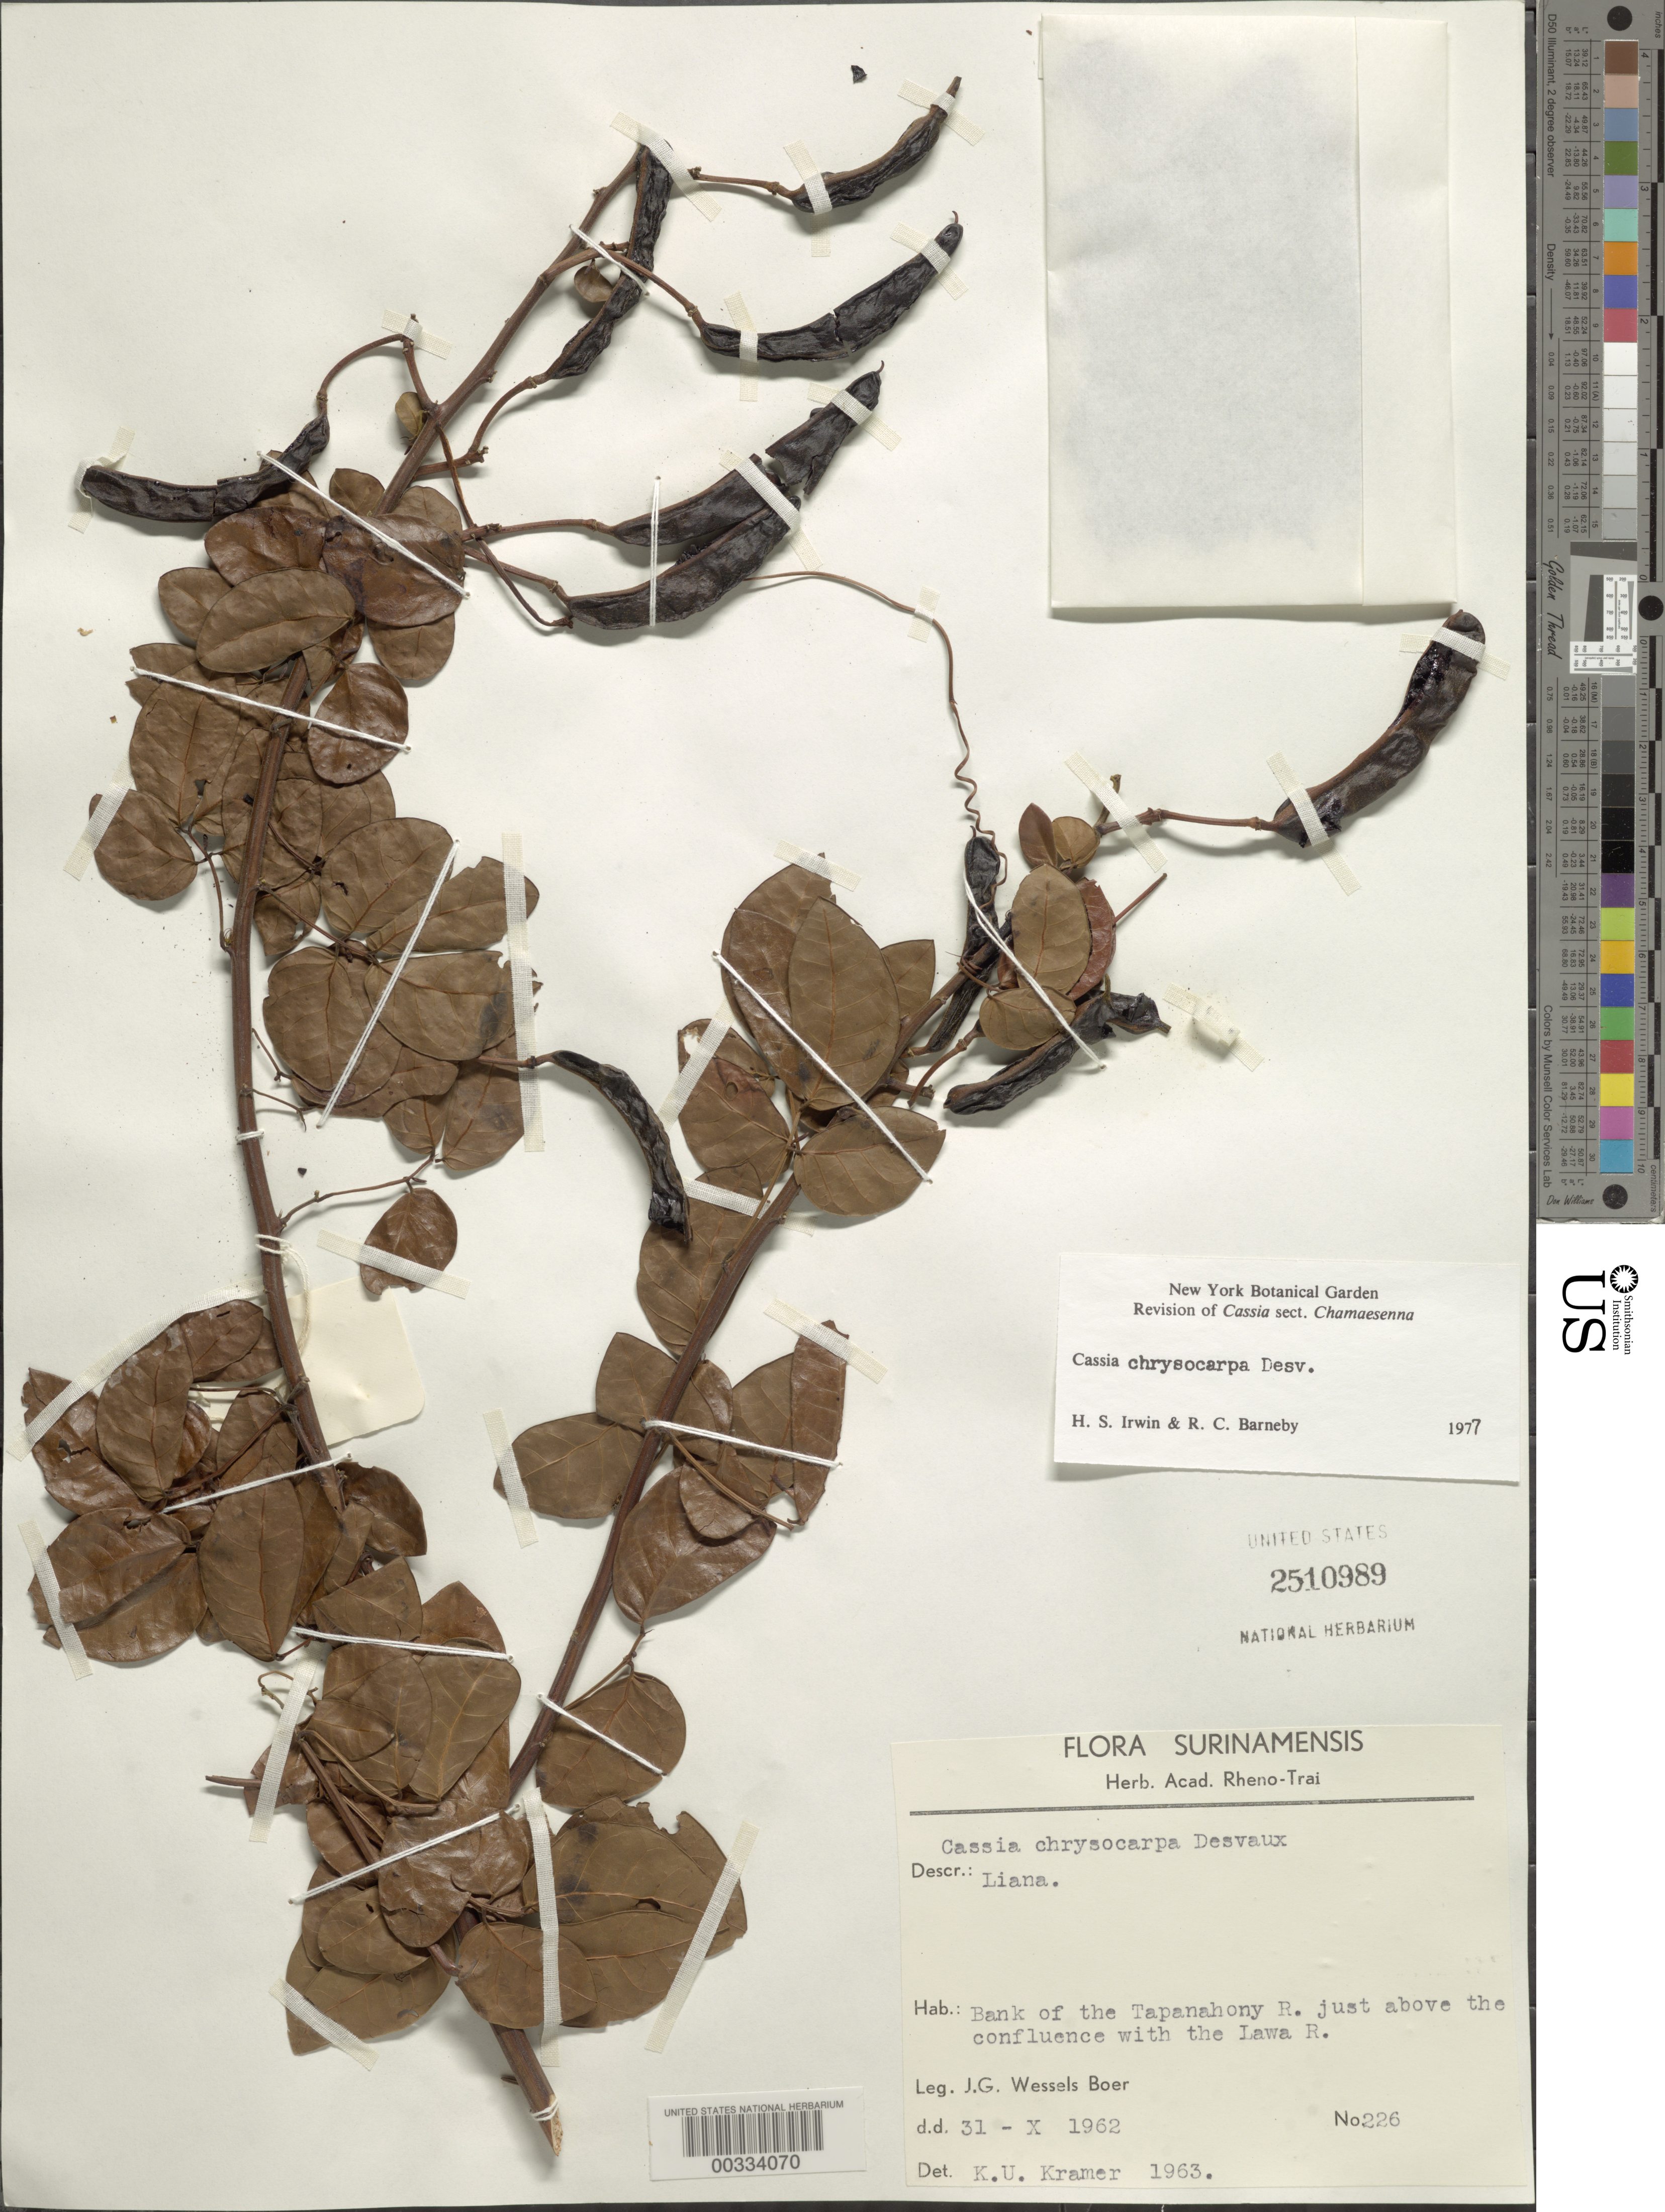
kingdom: Plantae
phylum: Tracheophyta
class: Magnoliopsida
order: Fabales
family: Fabaceae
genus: Senna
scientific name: Senna chrysocarpa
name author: (Desv.) H.S. Irwin & Barneby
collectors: J. G. Wessels Boer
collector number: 226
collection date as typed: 31 Oct 1962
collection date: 1962-10-31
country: Suriname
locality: Tapanahony river just above the confluence with the lawa river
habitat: Riverbank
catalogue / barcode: US 2510989